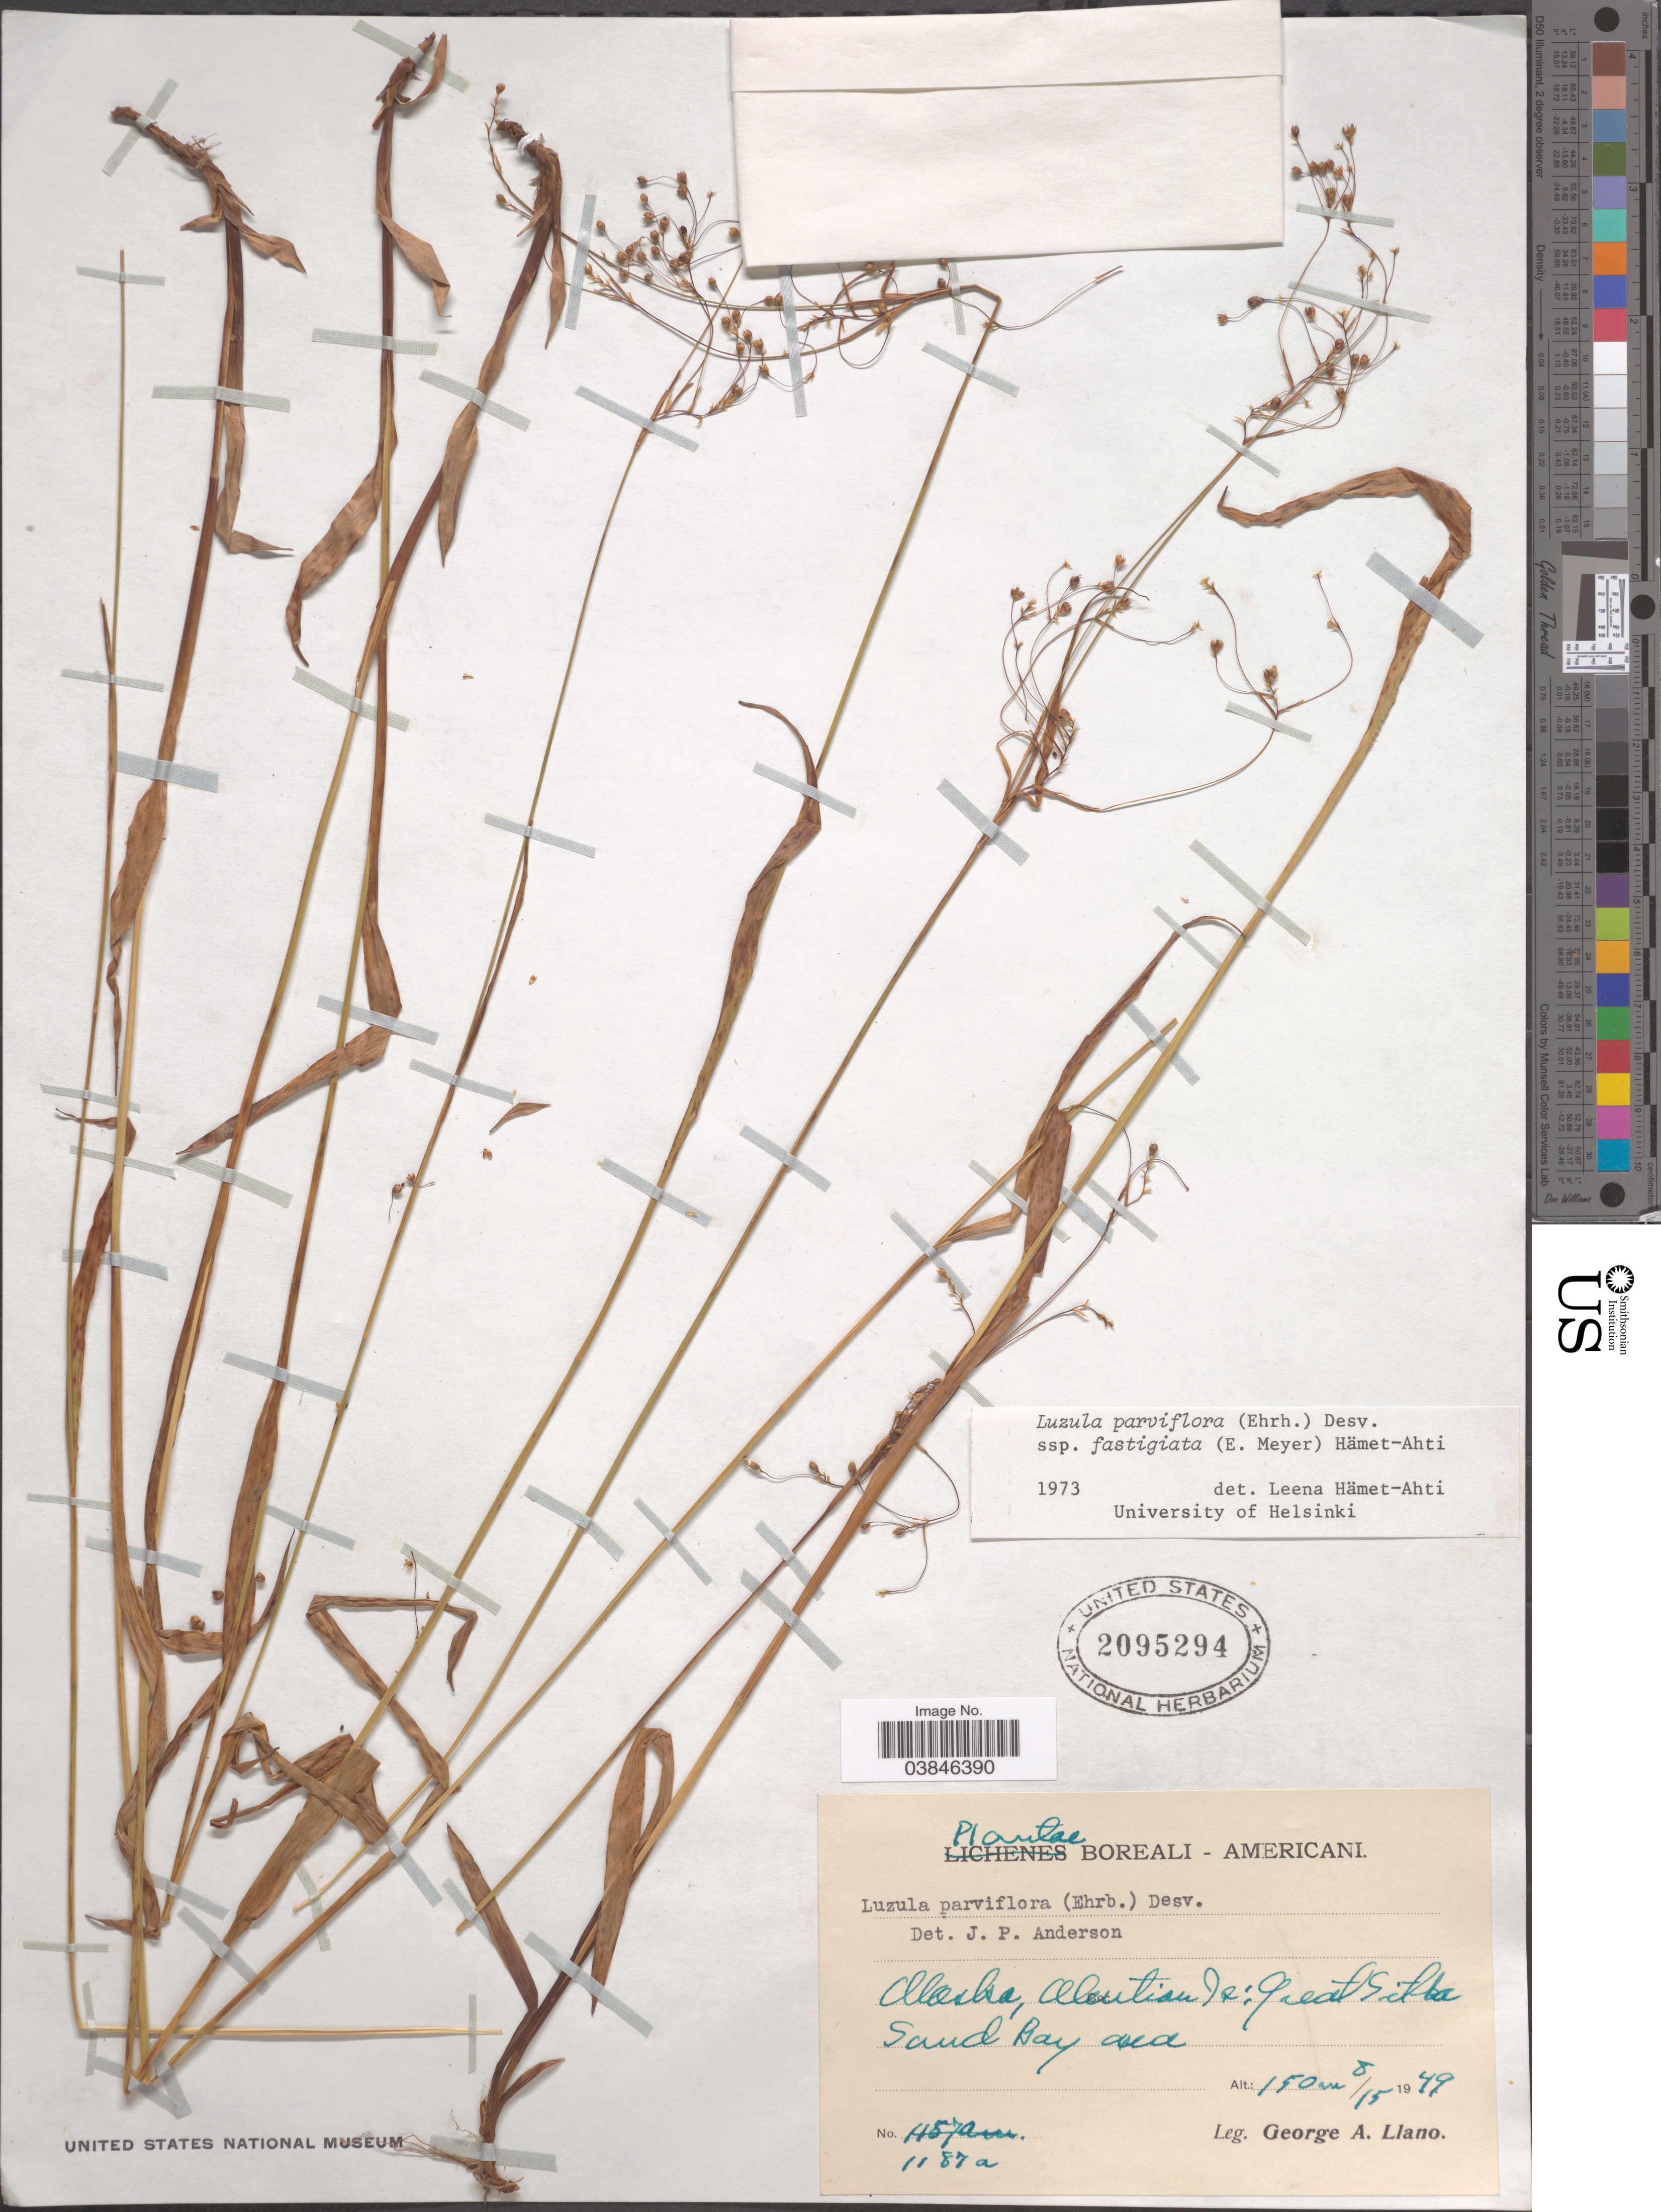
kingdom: Plantae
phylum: Tracheophyta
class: Liliopsida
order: Poales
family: Juncaceae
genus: Luzula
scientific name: Luzula parviflora subsp. fastigiata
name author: Buchenau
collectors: G. Llano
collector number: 1187a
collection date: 1949-08-15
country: United States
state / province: Alaska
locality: Aleutian Is: Great Sitka Sand Bay area.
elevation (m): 150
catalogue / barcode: US 2095294